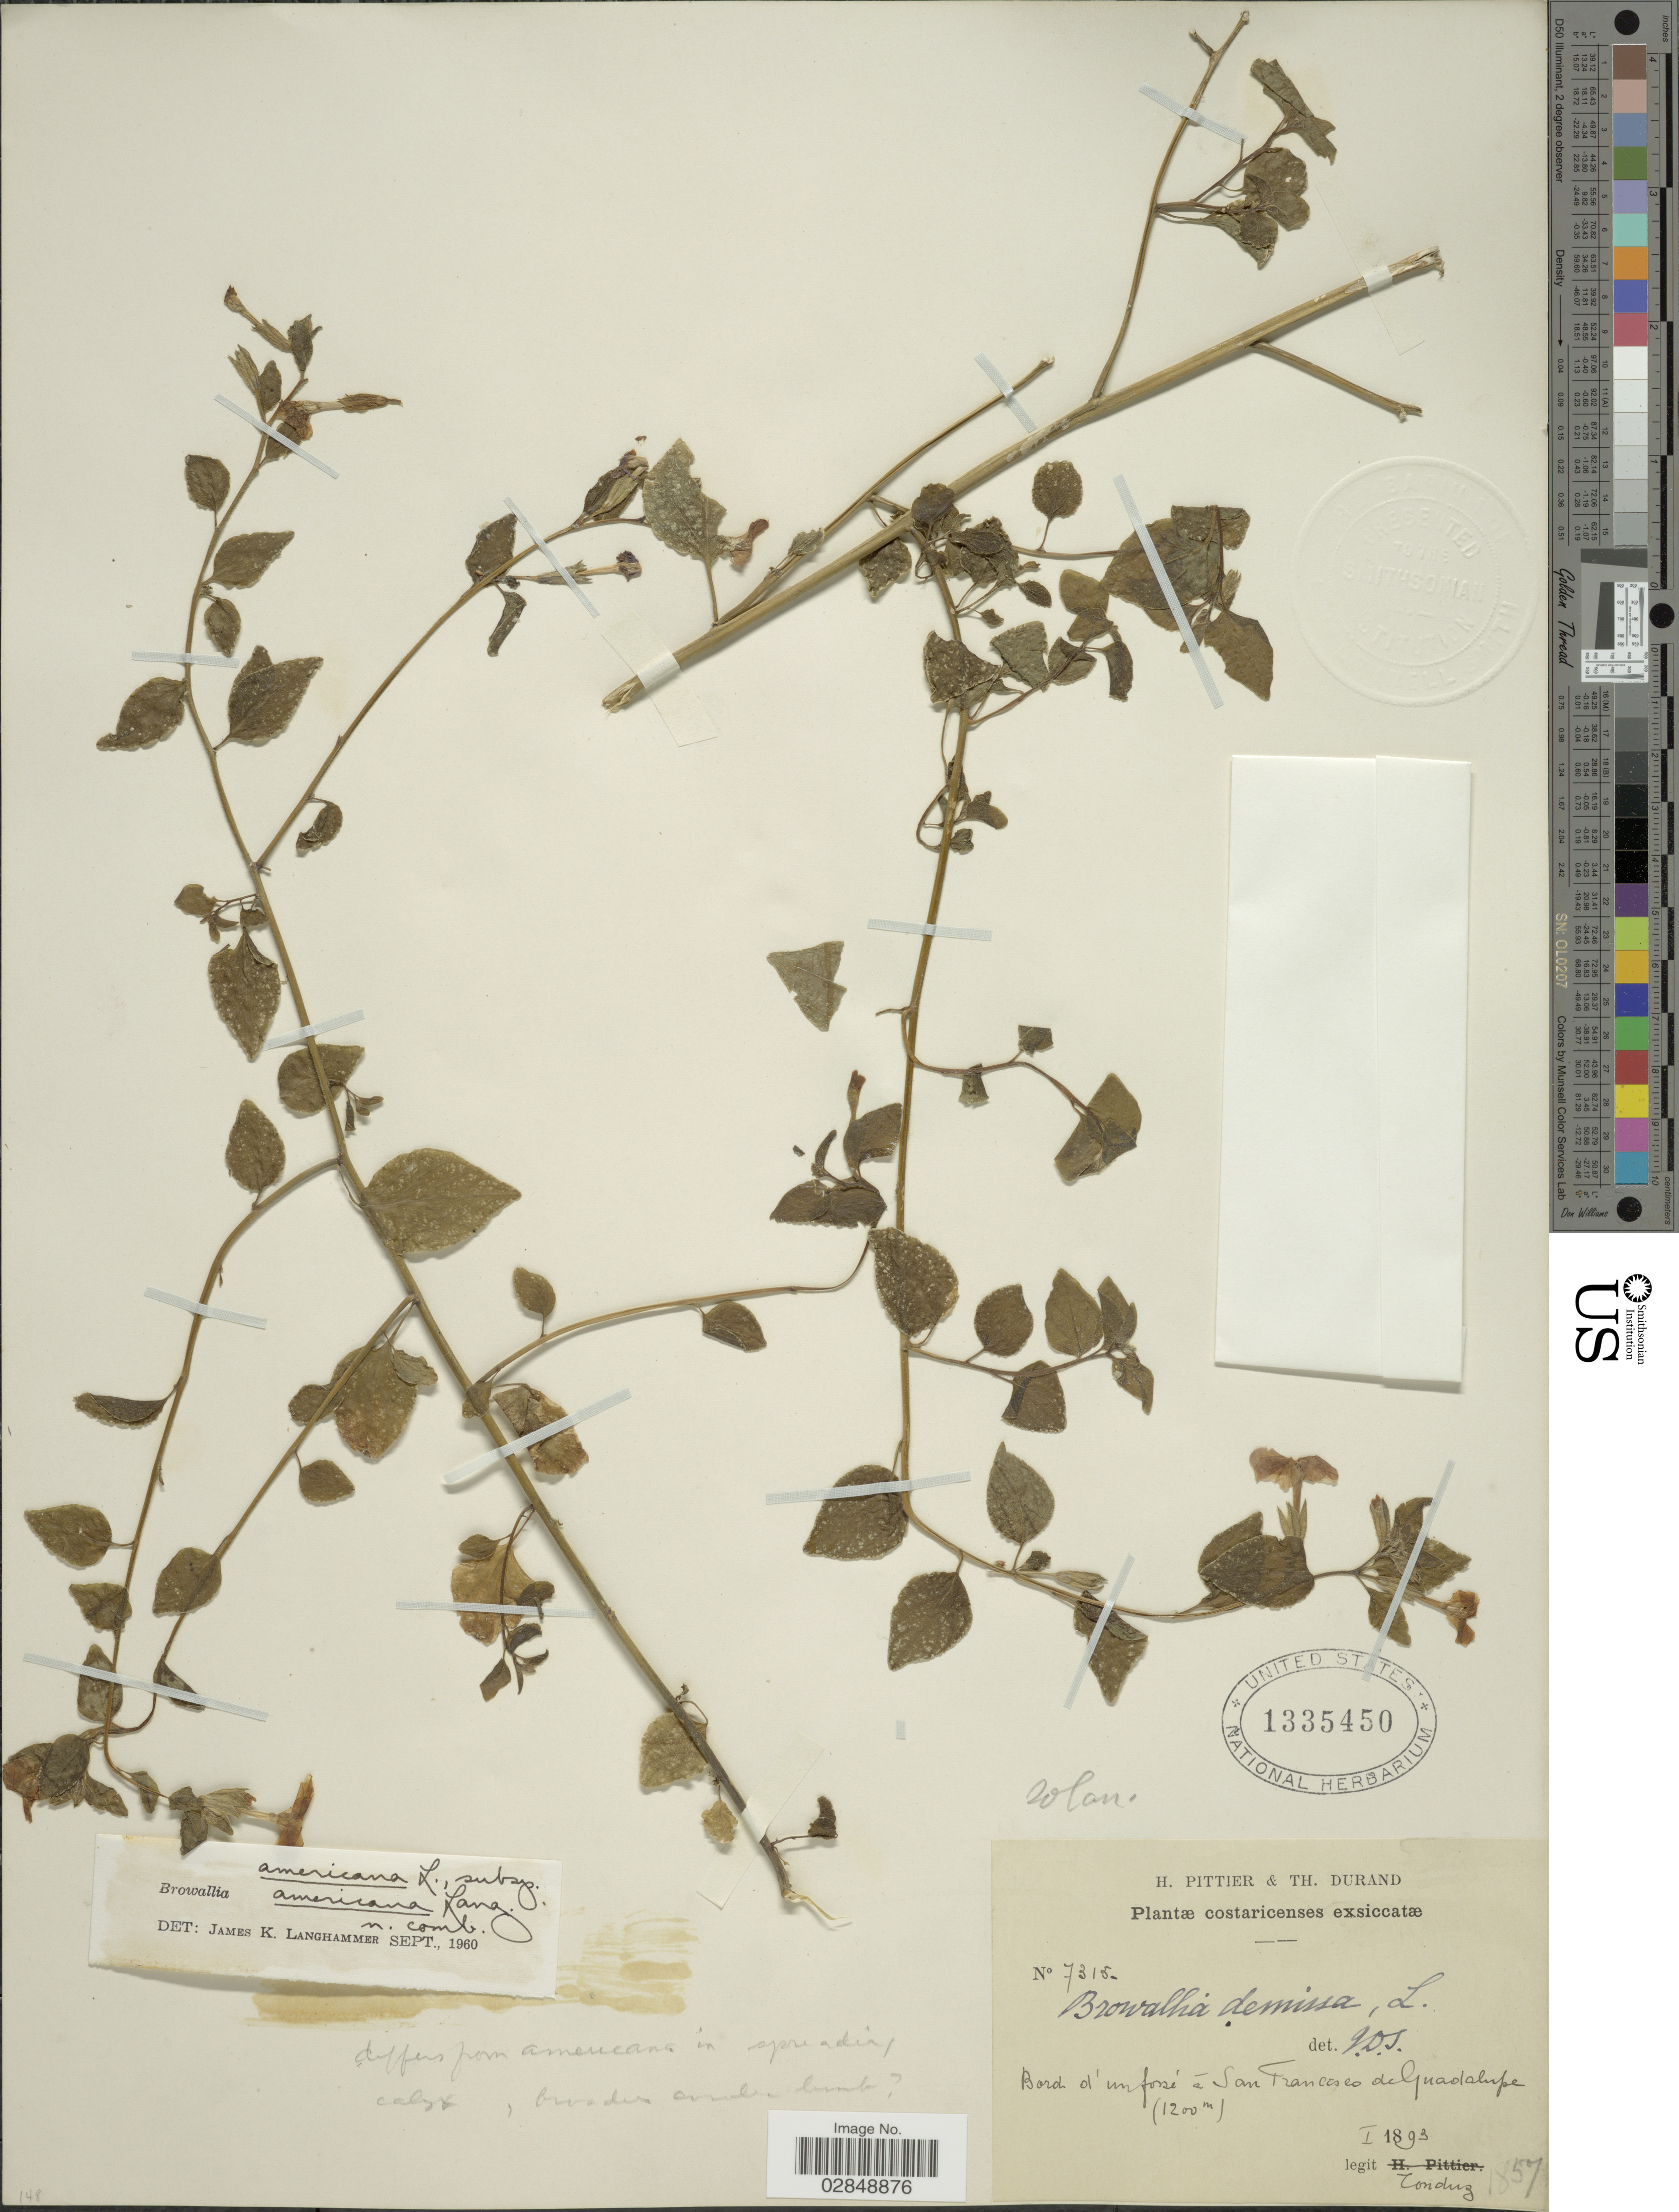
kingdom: Plantae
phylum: Tracheophyta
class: Magnoliopsida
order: Solanales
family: Solanaceae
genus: Browallia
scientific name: Browallia americana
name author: L.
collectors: Tonduz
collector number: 7315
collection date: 1893-01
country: Costa Rica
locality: Costaricenses. Bord d'un forsé á San Francisco de Guadalupe.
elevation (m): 1200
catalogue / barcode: US 1335450